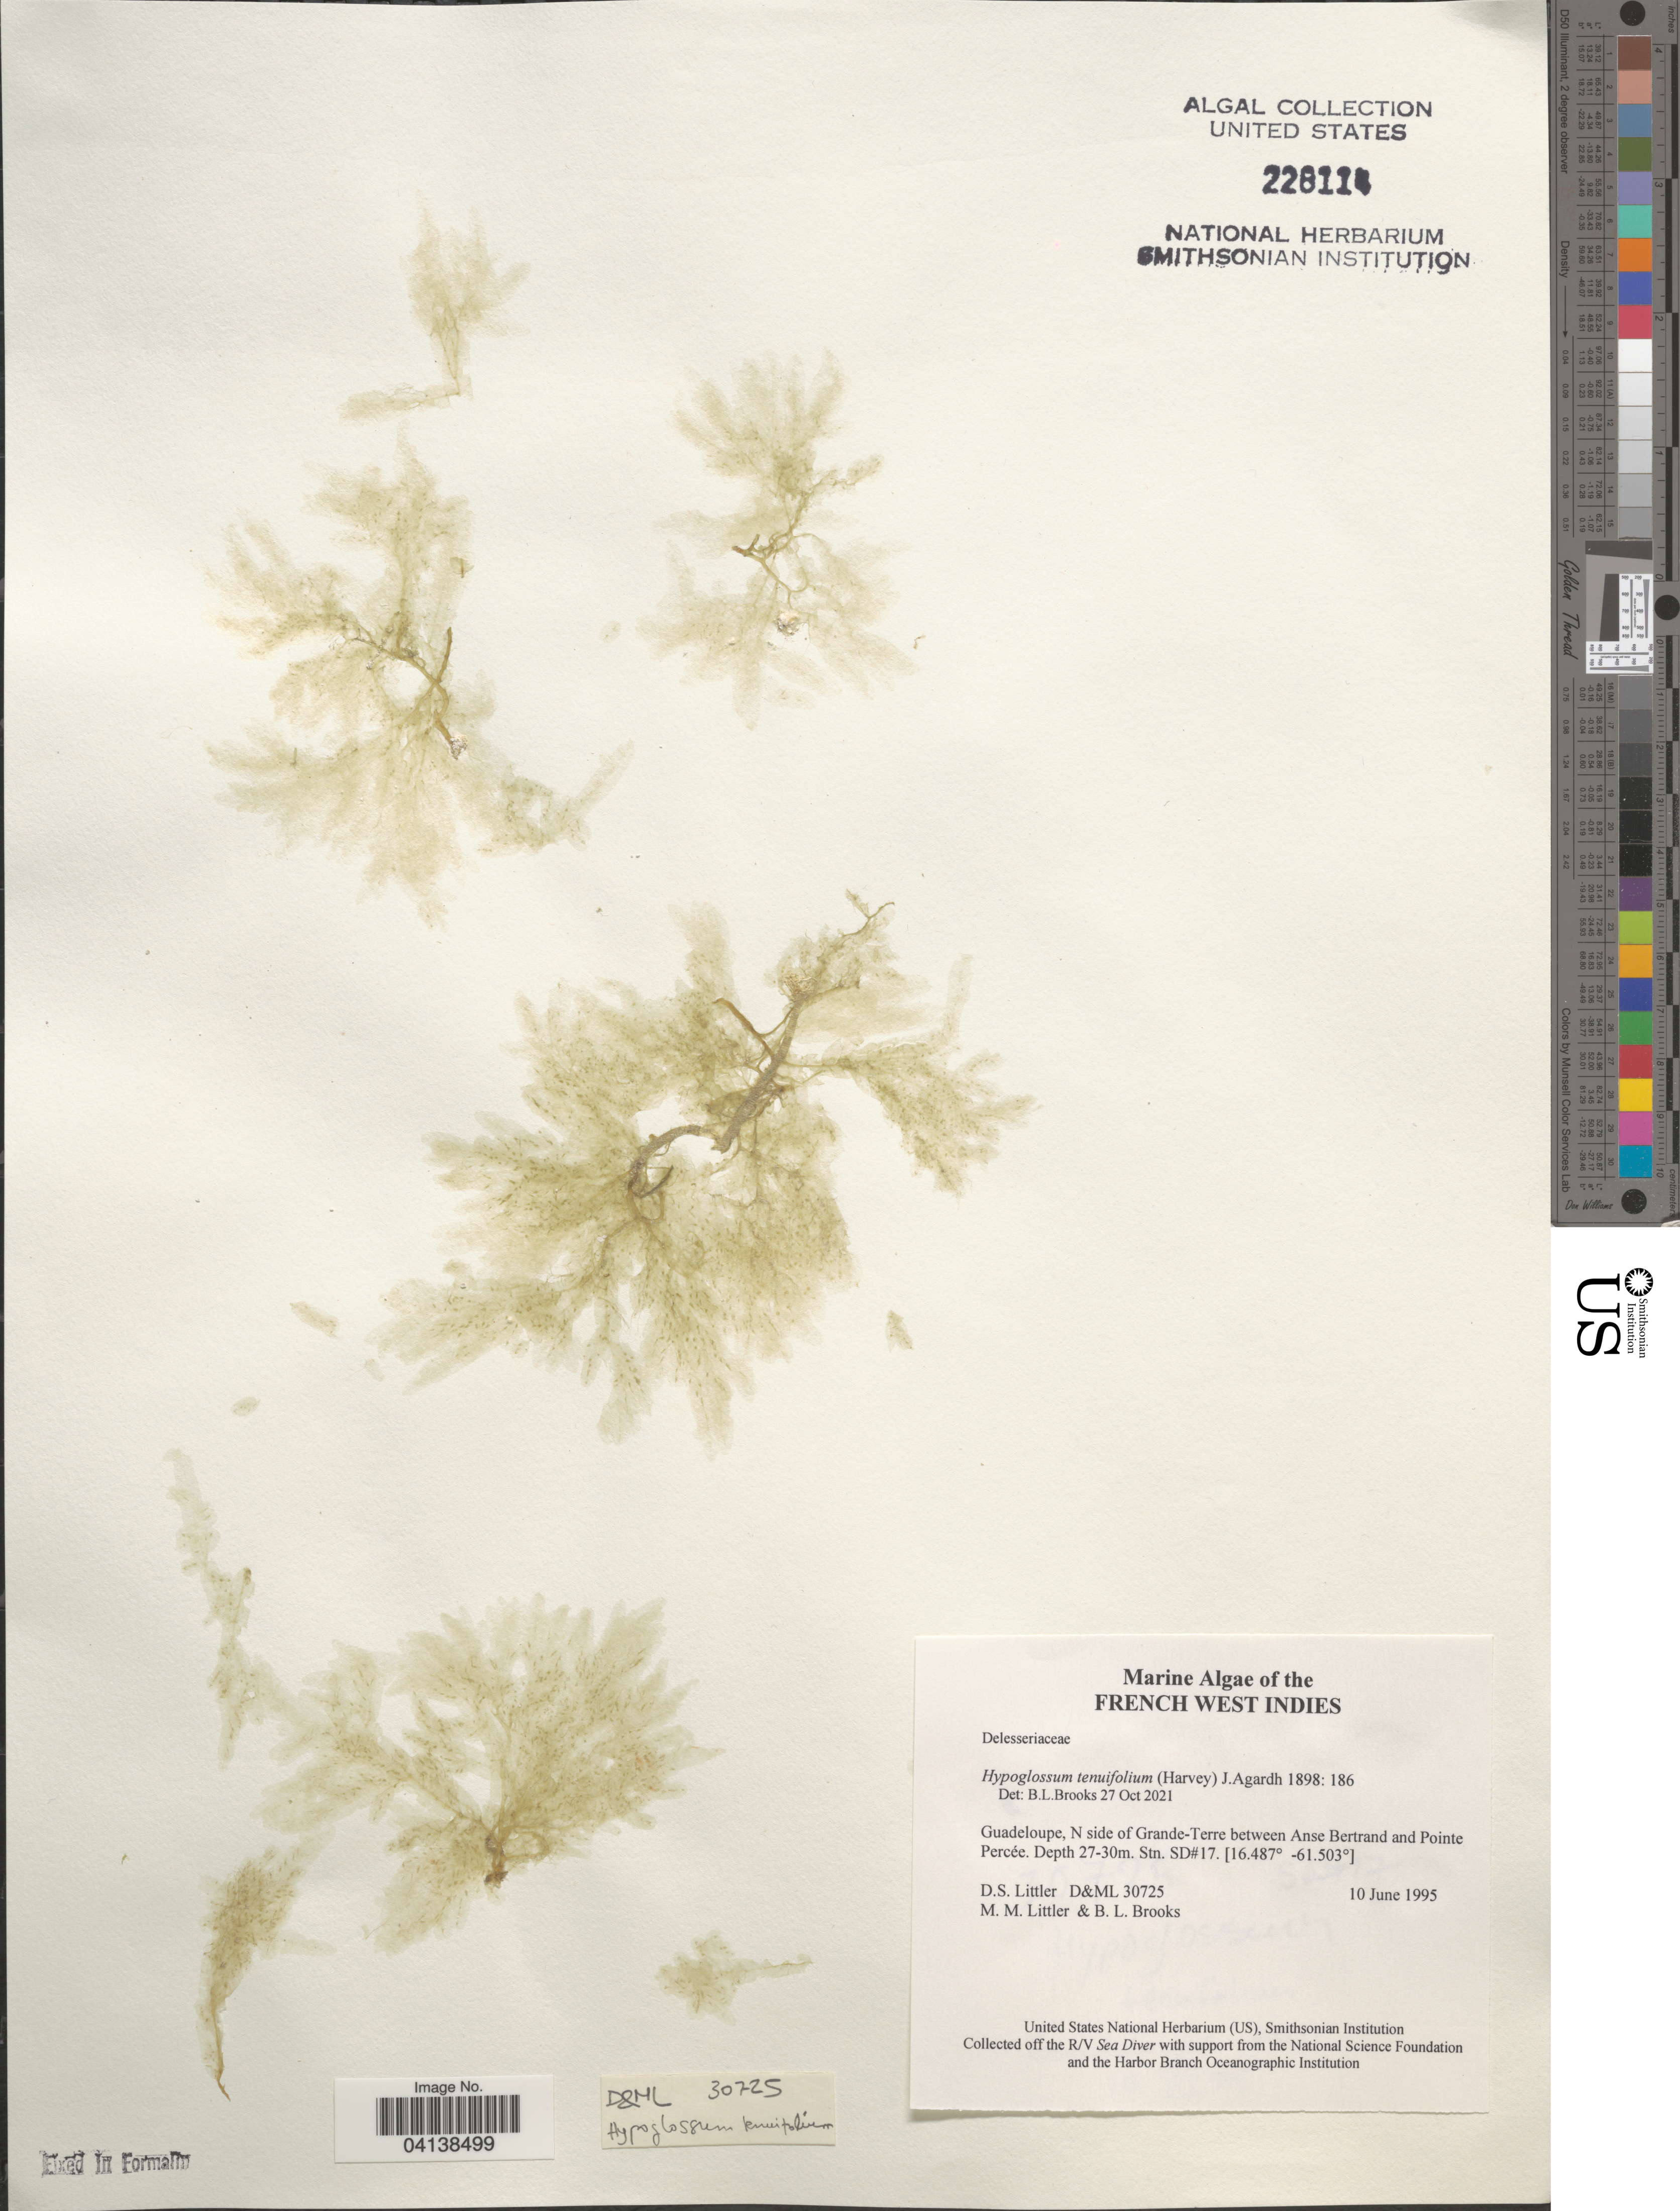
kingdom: Plantae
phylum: Rhodophyta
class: Florideophyceae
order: Ceramiales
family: Delesseriaceae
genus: Hypoglossum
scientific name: Hypoglossum tenuifolium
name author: (Harv.) J. Agardh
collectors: D. S. Littler & B. Brooks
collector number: D&ML 30725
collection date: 1995-06-10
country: Guadeloupe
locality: French West Indies. N side of Grande-Terre between Anse Bertrand and Pointe Percée. Stn. SD#17.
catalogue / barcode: US 228114